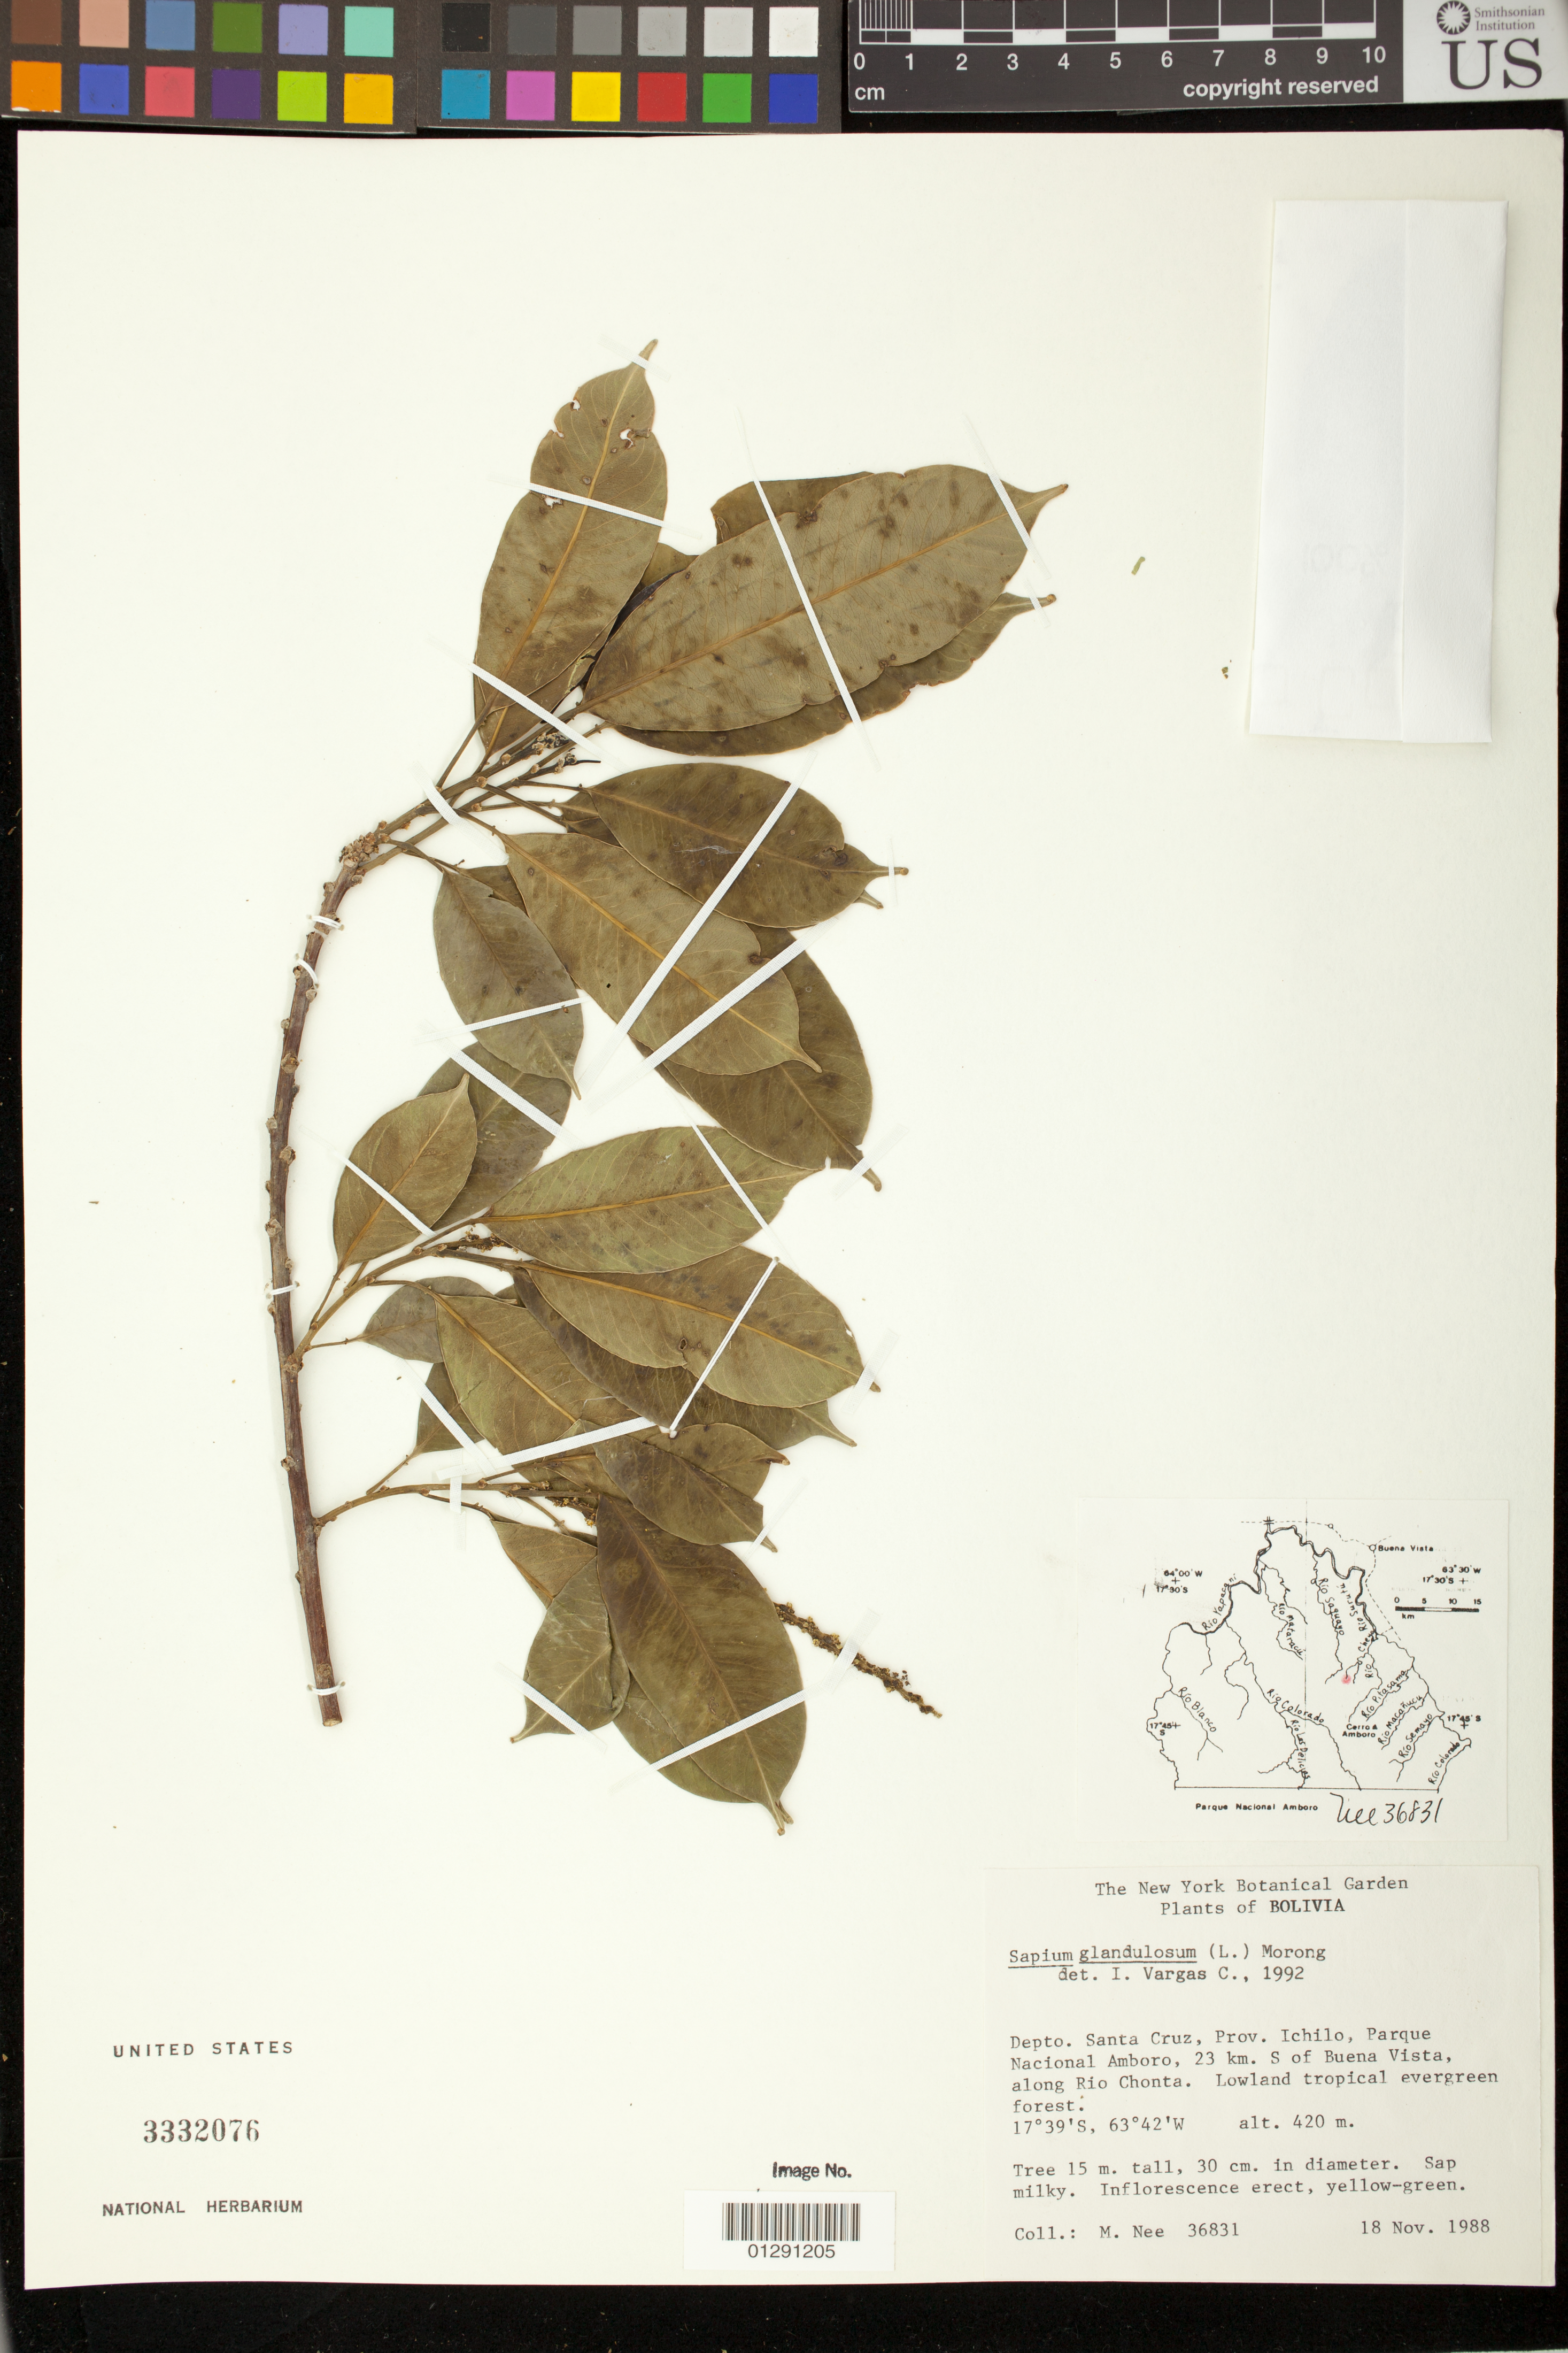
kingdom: Plantae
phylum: Tracheophyta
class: Magnoliopsida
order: Malpighiales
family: Euphorbiaceae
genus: Sapium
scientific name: Sapium glandulatum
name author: (Vell.) Pax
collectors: M. Nee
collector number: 36831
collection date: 1988-11-18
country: Bolivia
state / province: Santa Cruz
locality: Ichilo, Parque Nacional Amboro, 23 km. S of Buena Vista, along Rio Chonta.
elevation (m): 420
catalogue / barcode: US 3332076